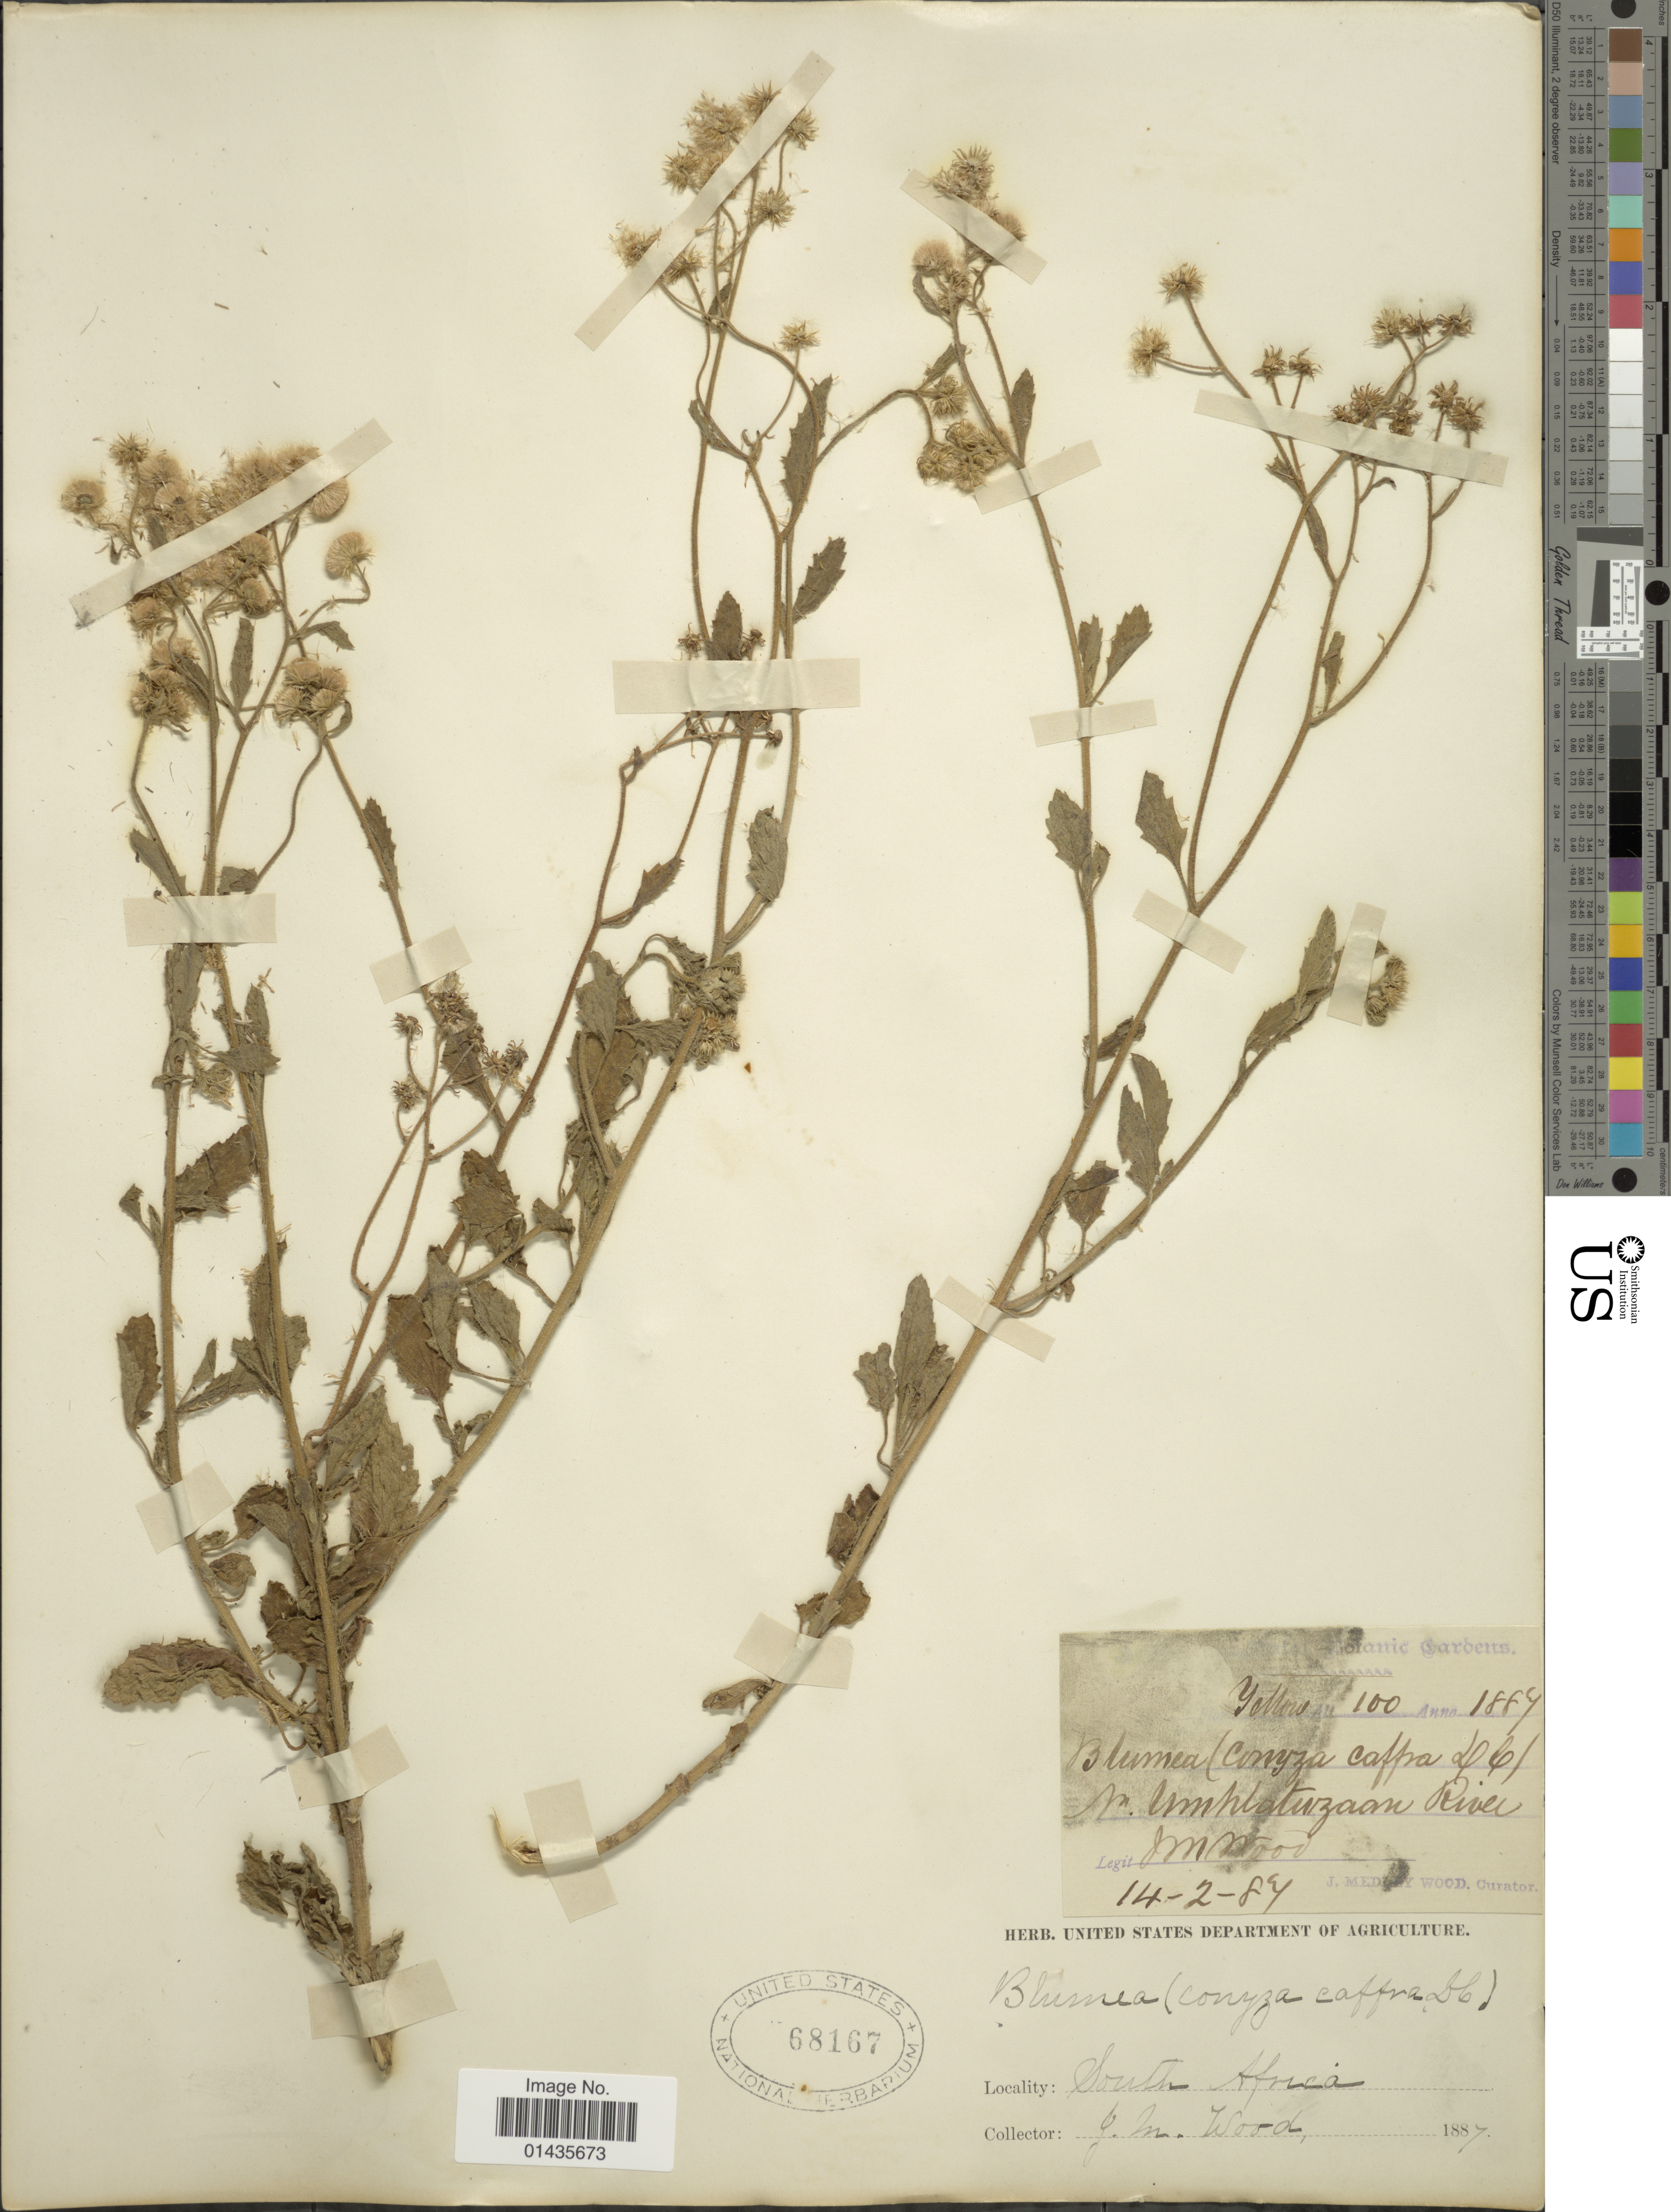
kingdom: Plantae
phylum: Tracheophyta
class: Magnoliopsida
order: Asterales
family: Asteraceae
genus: Blumea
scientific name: Blumea sp.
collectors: J. M. Wood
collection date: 1887-02-14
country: South Africa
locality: Nr. Umhlatuzaan River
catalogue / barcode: US 68167